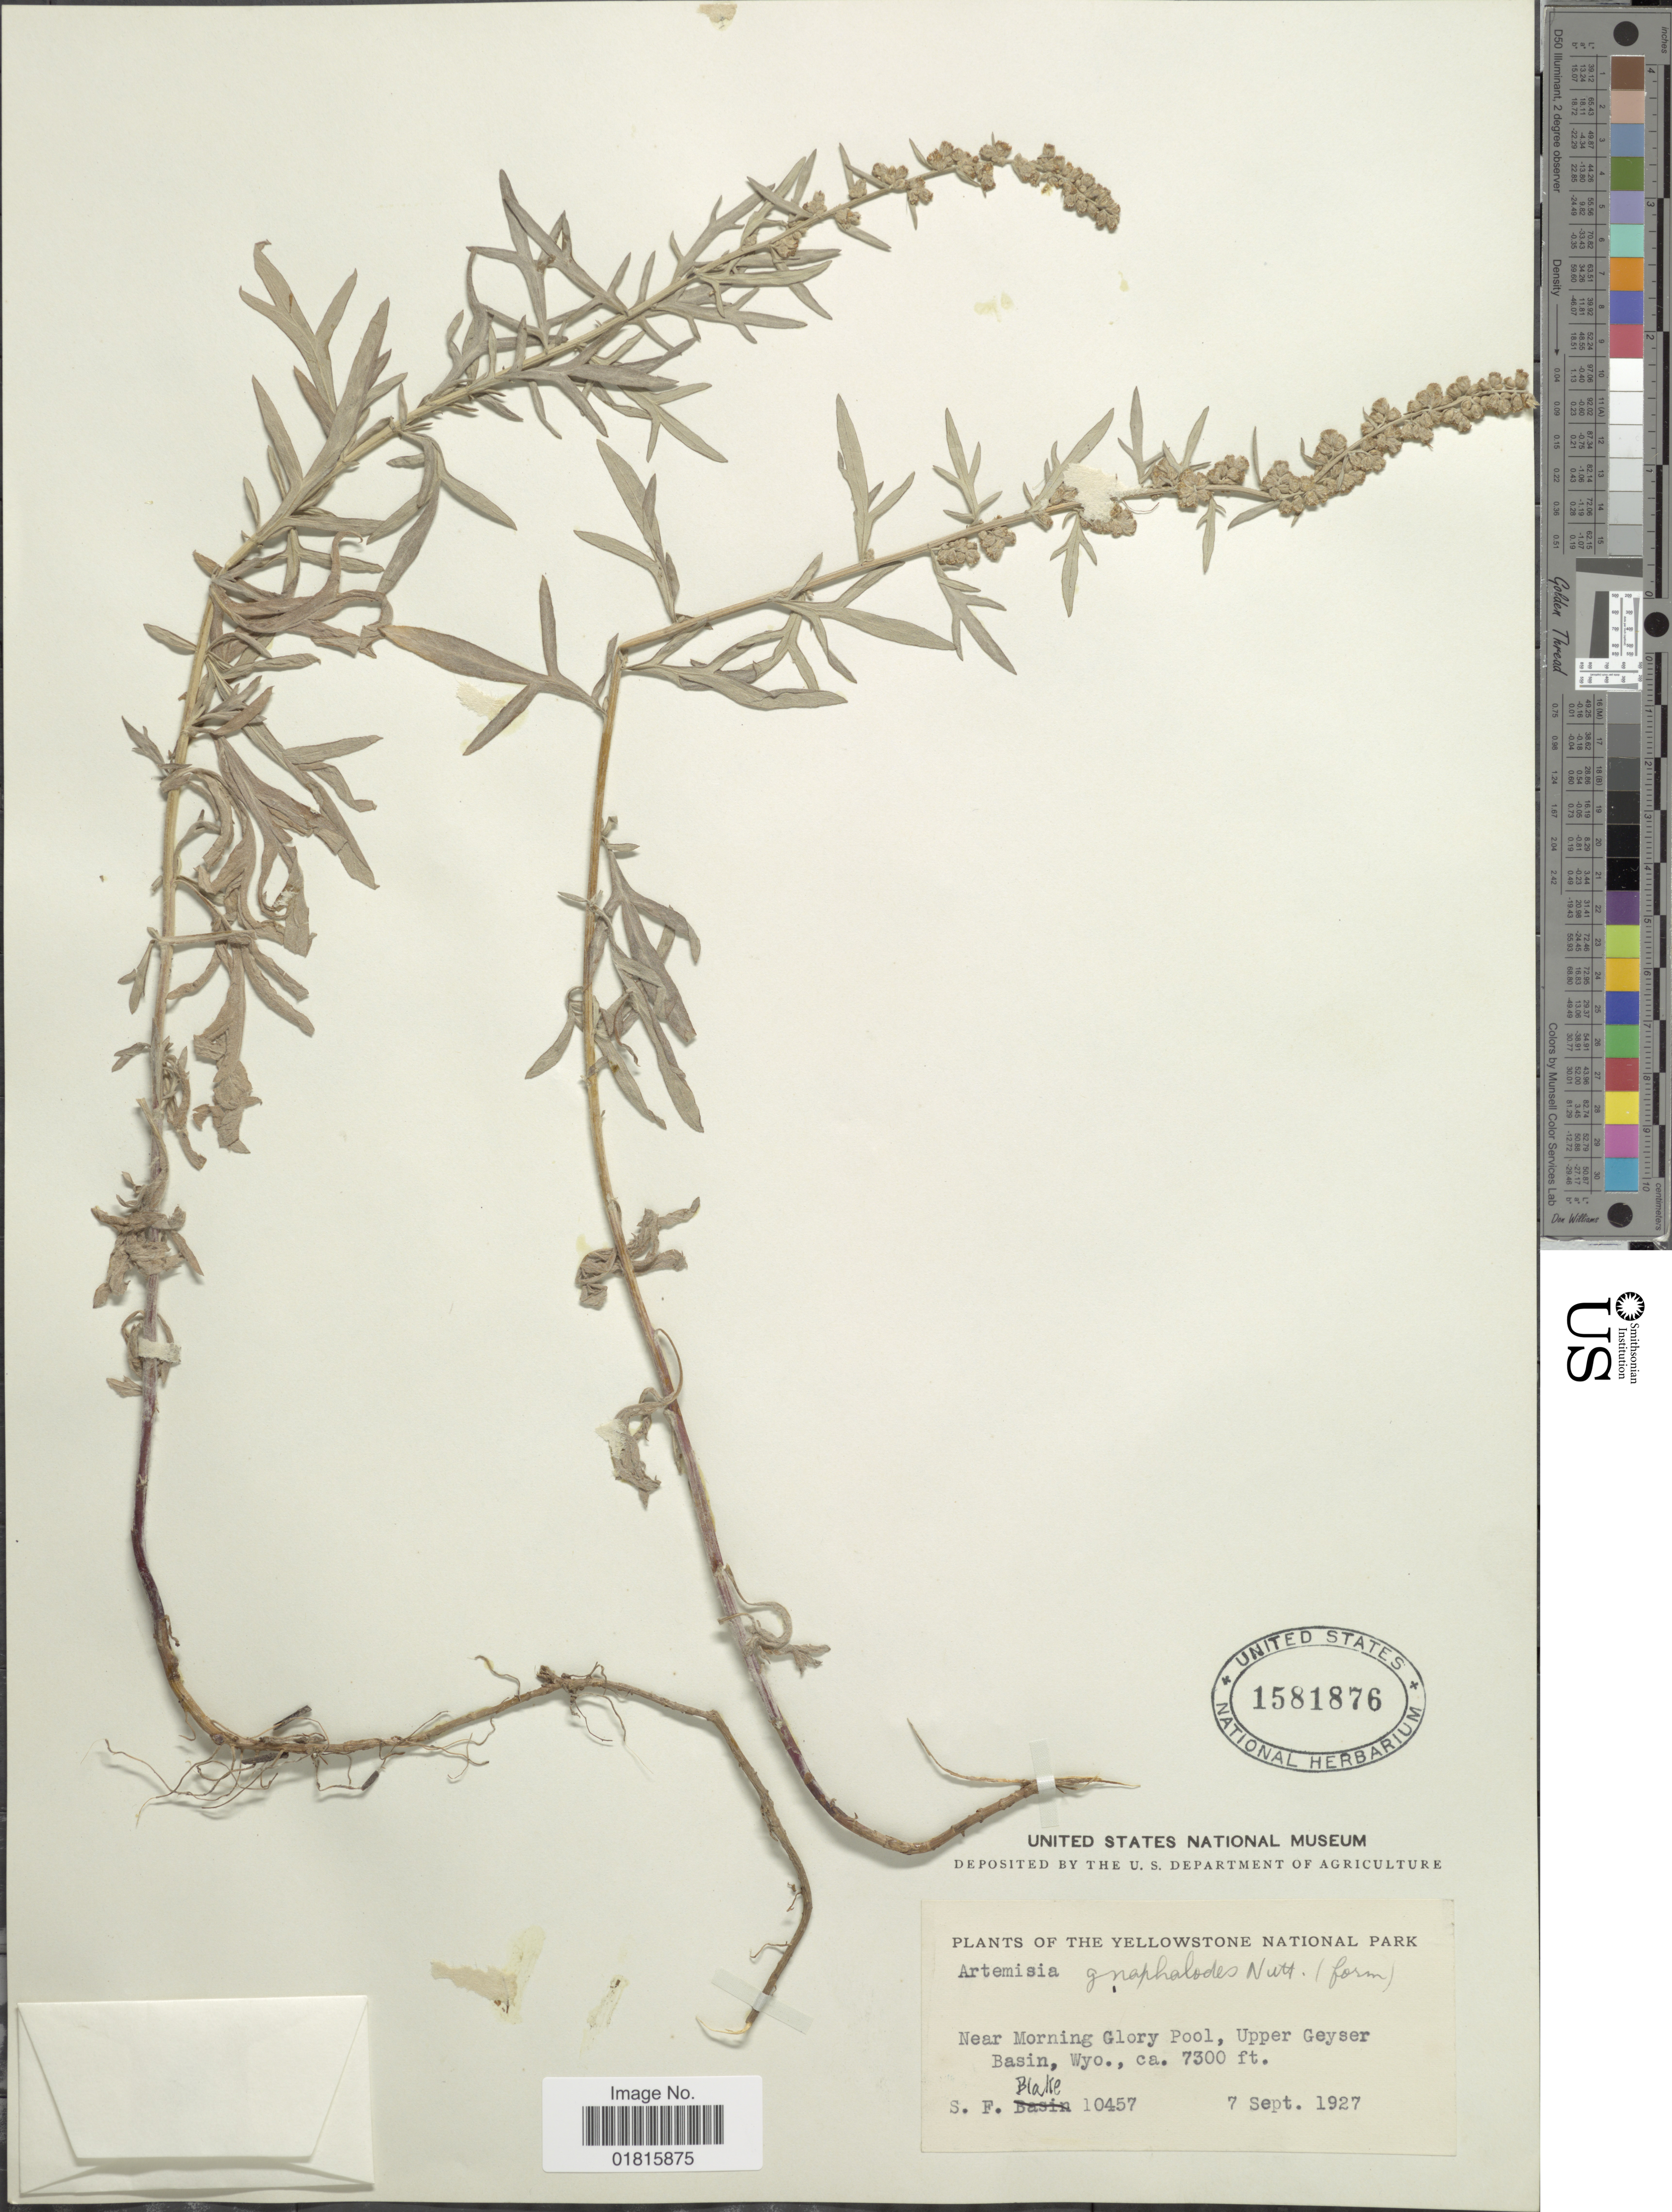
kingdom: Plantae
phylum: Tracheophyta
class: Magnoliopsida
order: Asterales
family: Asteraceae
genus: Artemisia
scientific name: Artemisia gnaphaloides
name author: Nutt.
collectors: S. Blake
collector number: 10457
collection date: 1927-09-07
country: United States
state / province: Wyoming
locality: The Yellowstone National Park, Near Morning Glory Pool, Upper Geyser Basin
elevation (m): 2225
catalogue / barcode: US 1581876